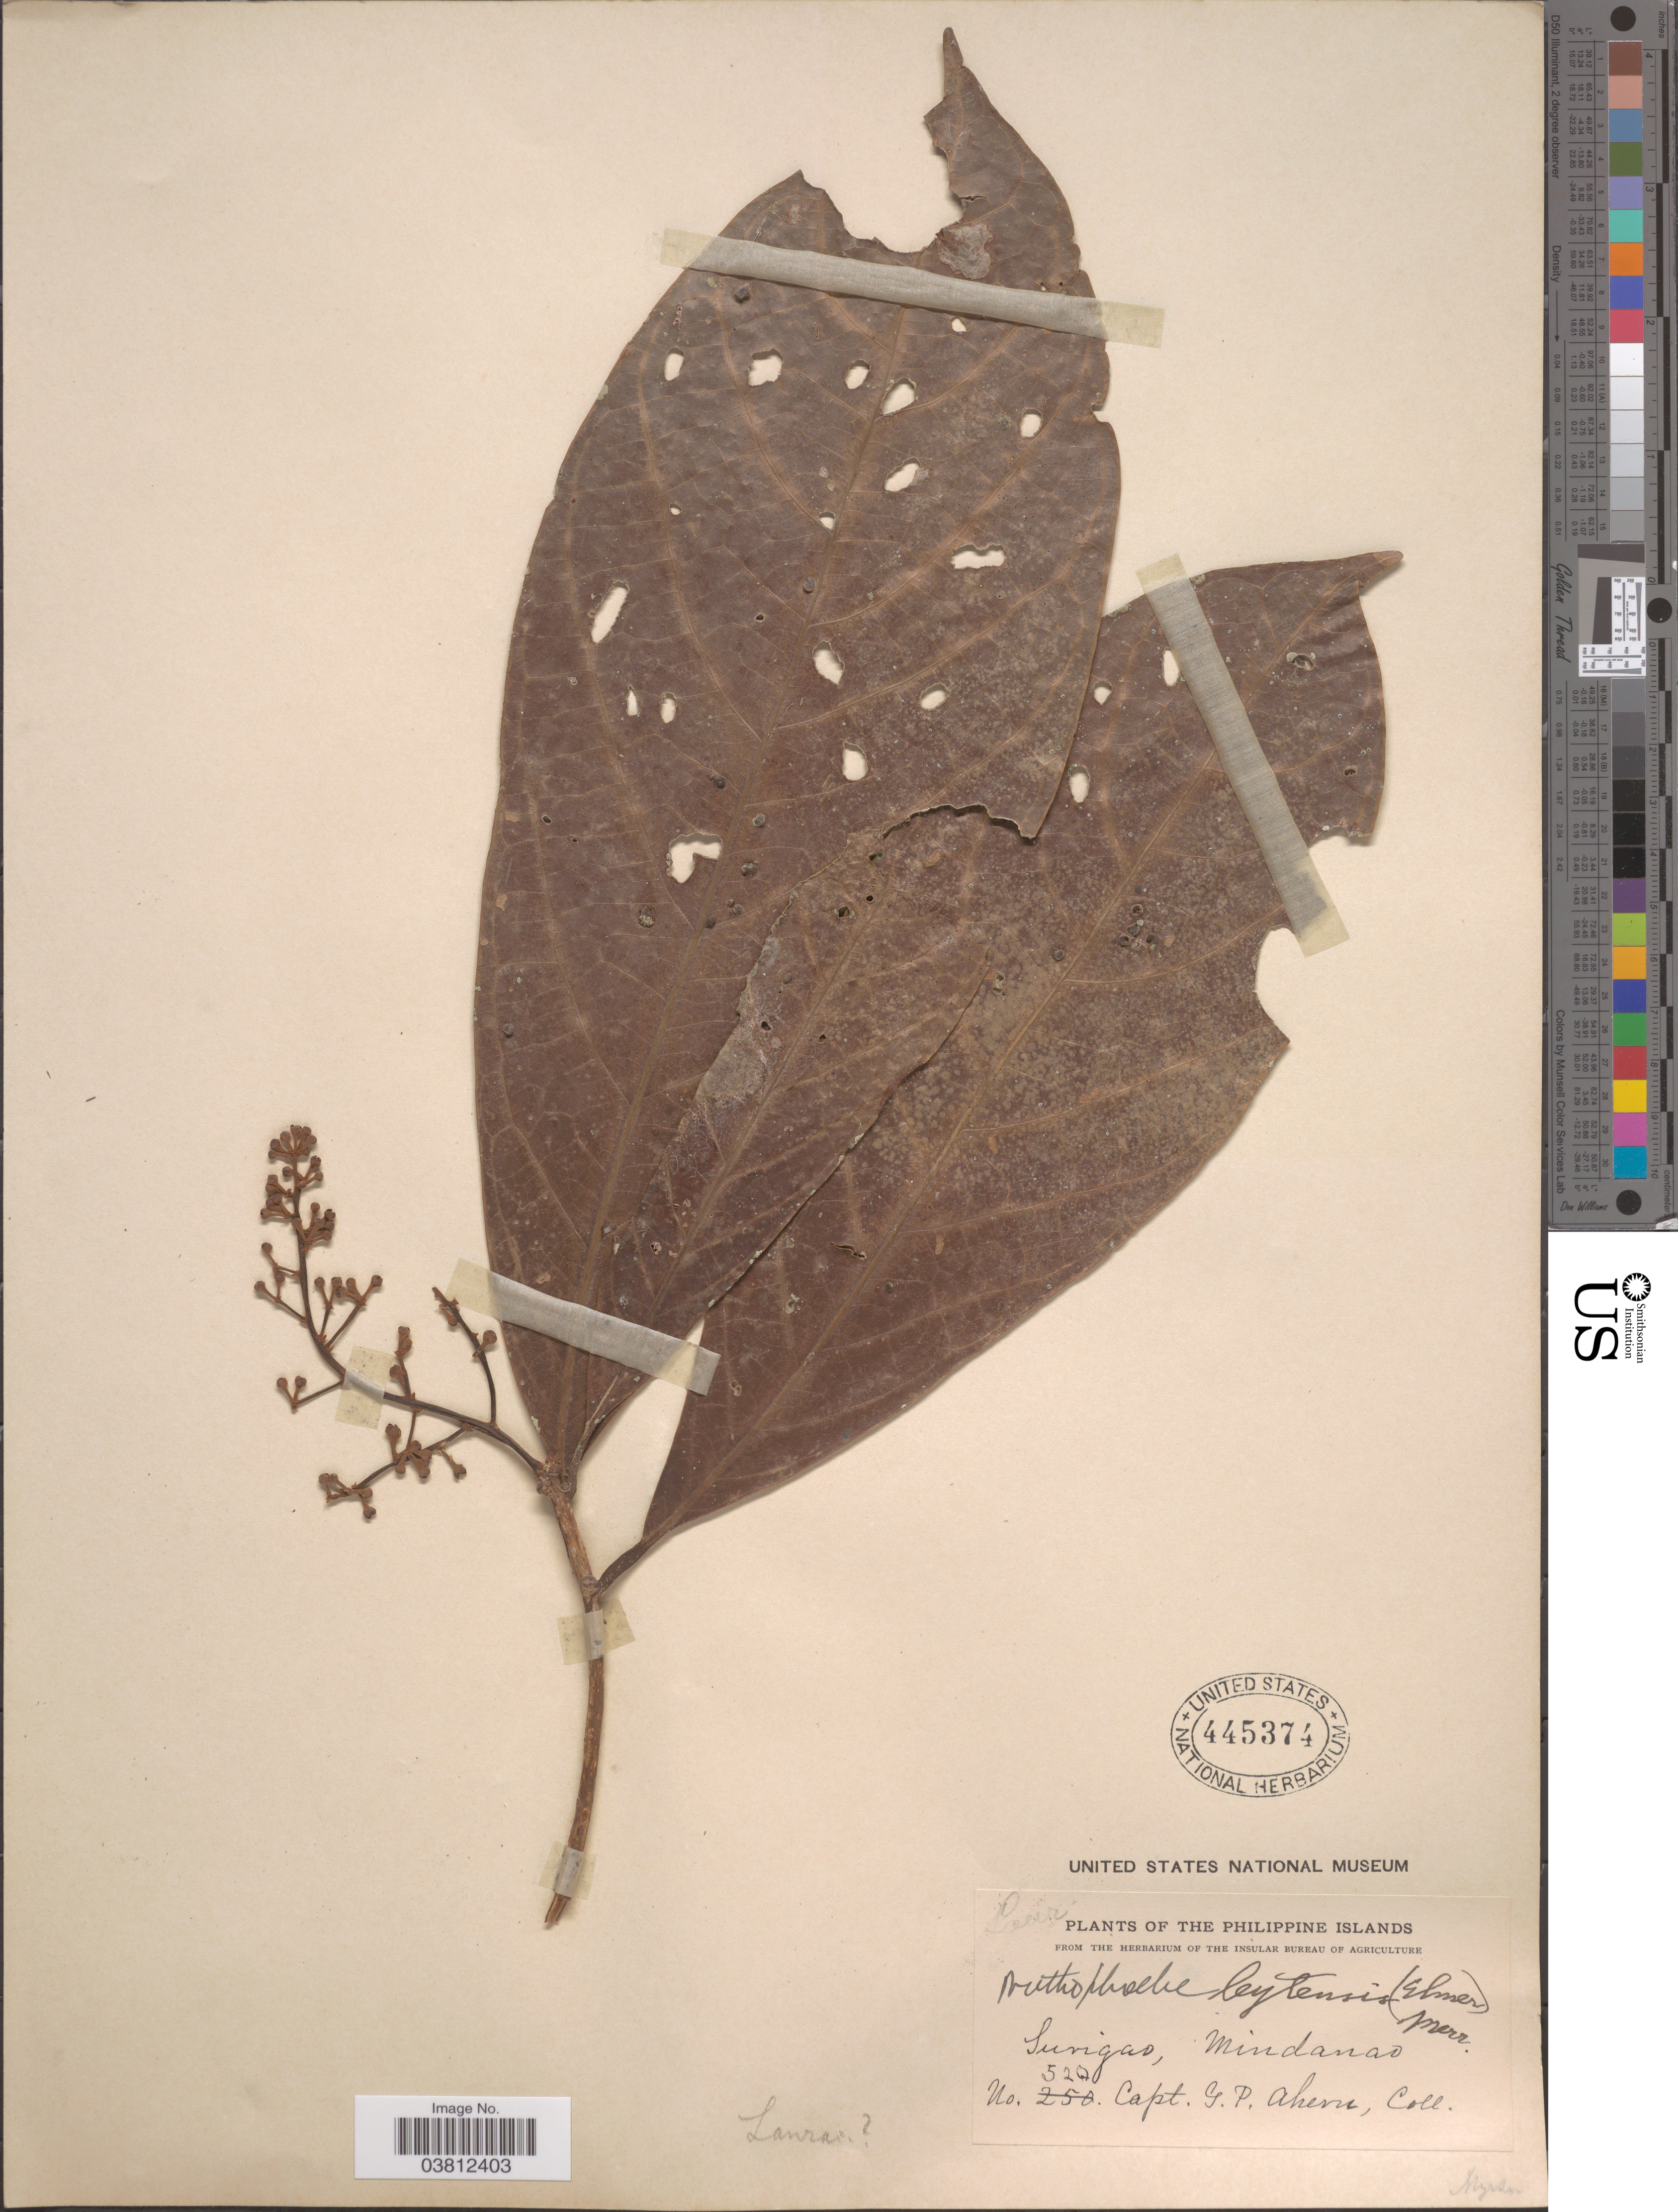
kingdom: Plantae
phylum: Tracheophyta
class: Magnoliopsida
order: Laurales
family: Lauraceae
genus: Nothaphoebe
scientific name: Nothaphoebe leytensis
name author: (Elmer) Merr.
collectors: G. Ahern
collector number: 520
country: Philippines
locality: Surigao. Mindanao.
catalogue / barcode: US 445374